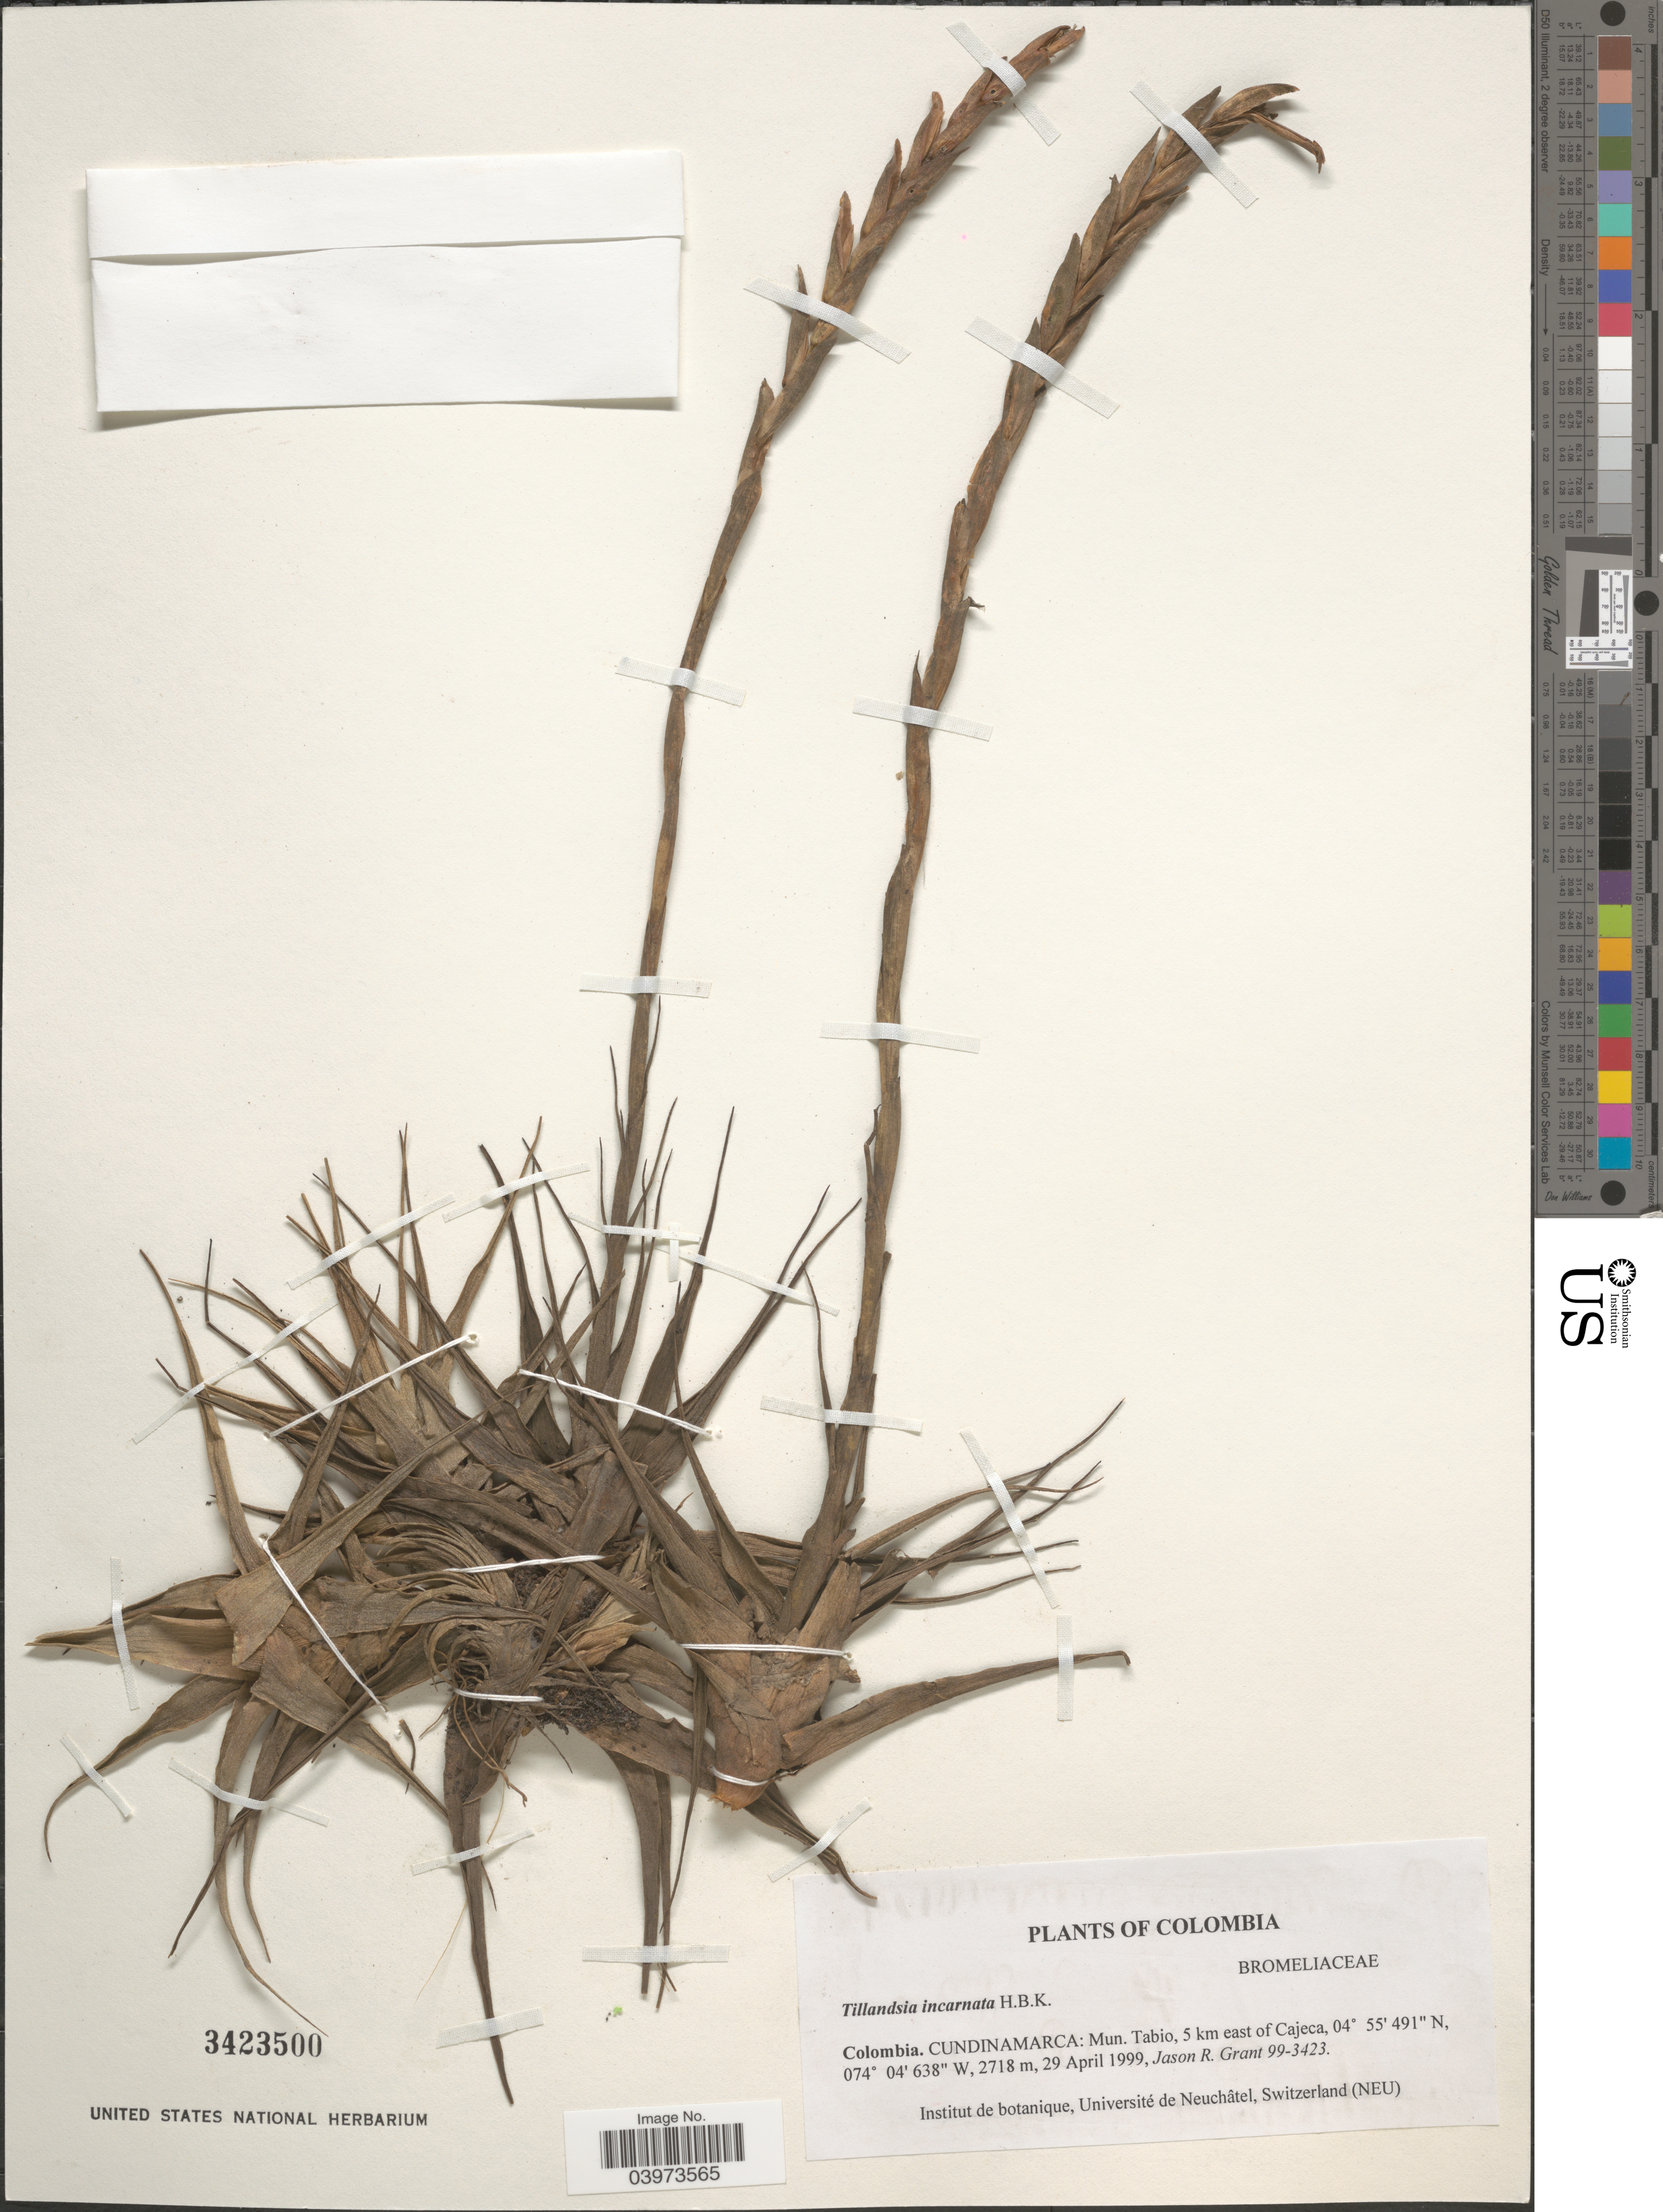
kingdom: Plantae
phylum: Tracheophyta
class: Liliopsida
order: Poales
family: Bromeliaceae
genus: Tillandsia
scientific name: Tillandsia incarnata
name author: Kunth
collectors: J. R. Grant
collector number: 99-3423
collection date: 1999-04-29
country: Colombia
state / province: Cundinamarca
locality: Mun. Tabio, 5 km east of Cajeca.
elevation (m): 2718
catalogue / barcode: US 3423500